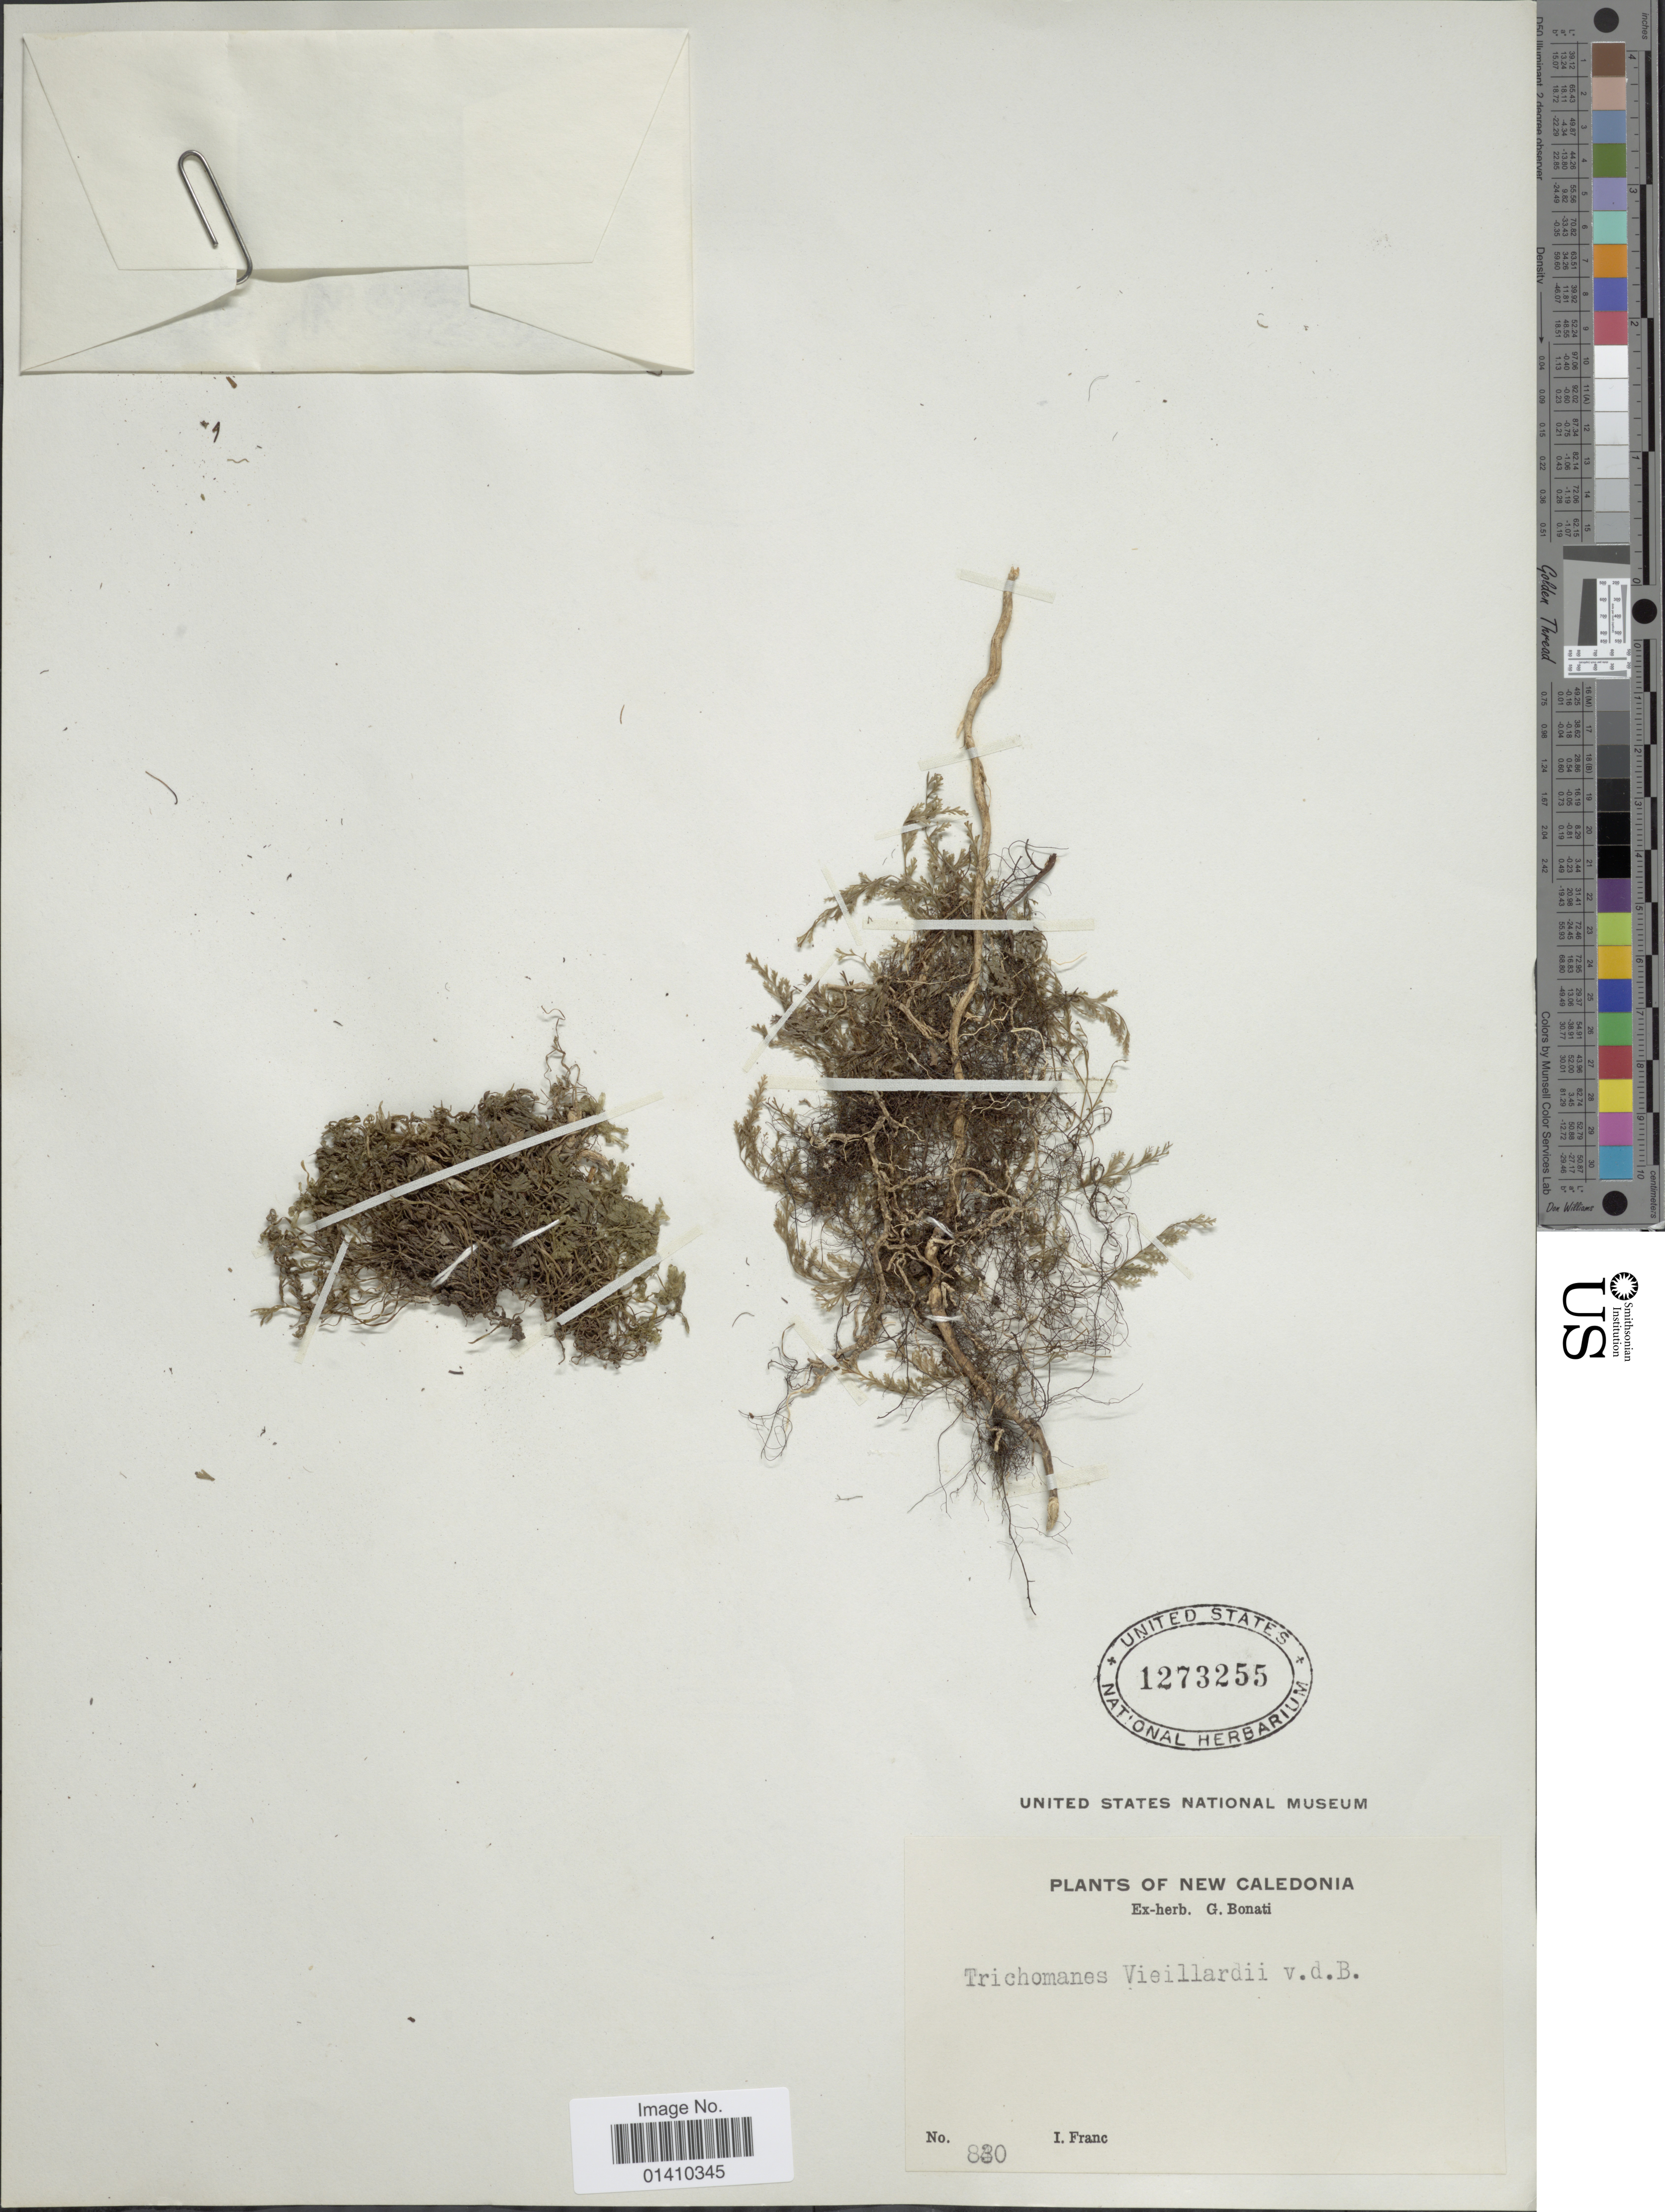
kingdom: Plantae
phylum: Tracheophyta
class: Polypodiopsida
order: Hymenophyllales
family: Hymenophyllaceae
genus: Polyphlebium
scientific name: Polyphlebium vieillardii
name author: (Bosch) Ebihara & K. Iwats.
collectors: I. Franc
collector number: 830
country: New Caledonia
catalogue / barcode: US 1273255